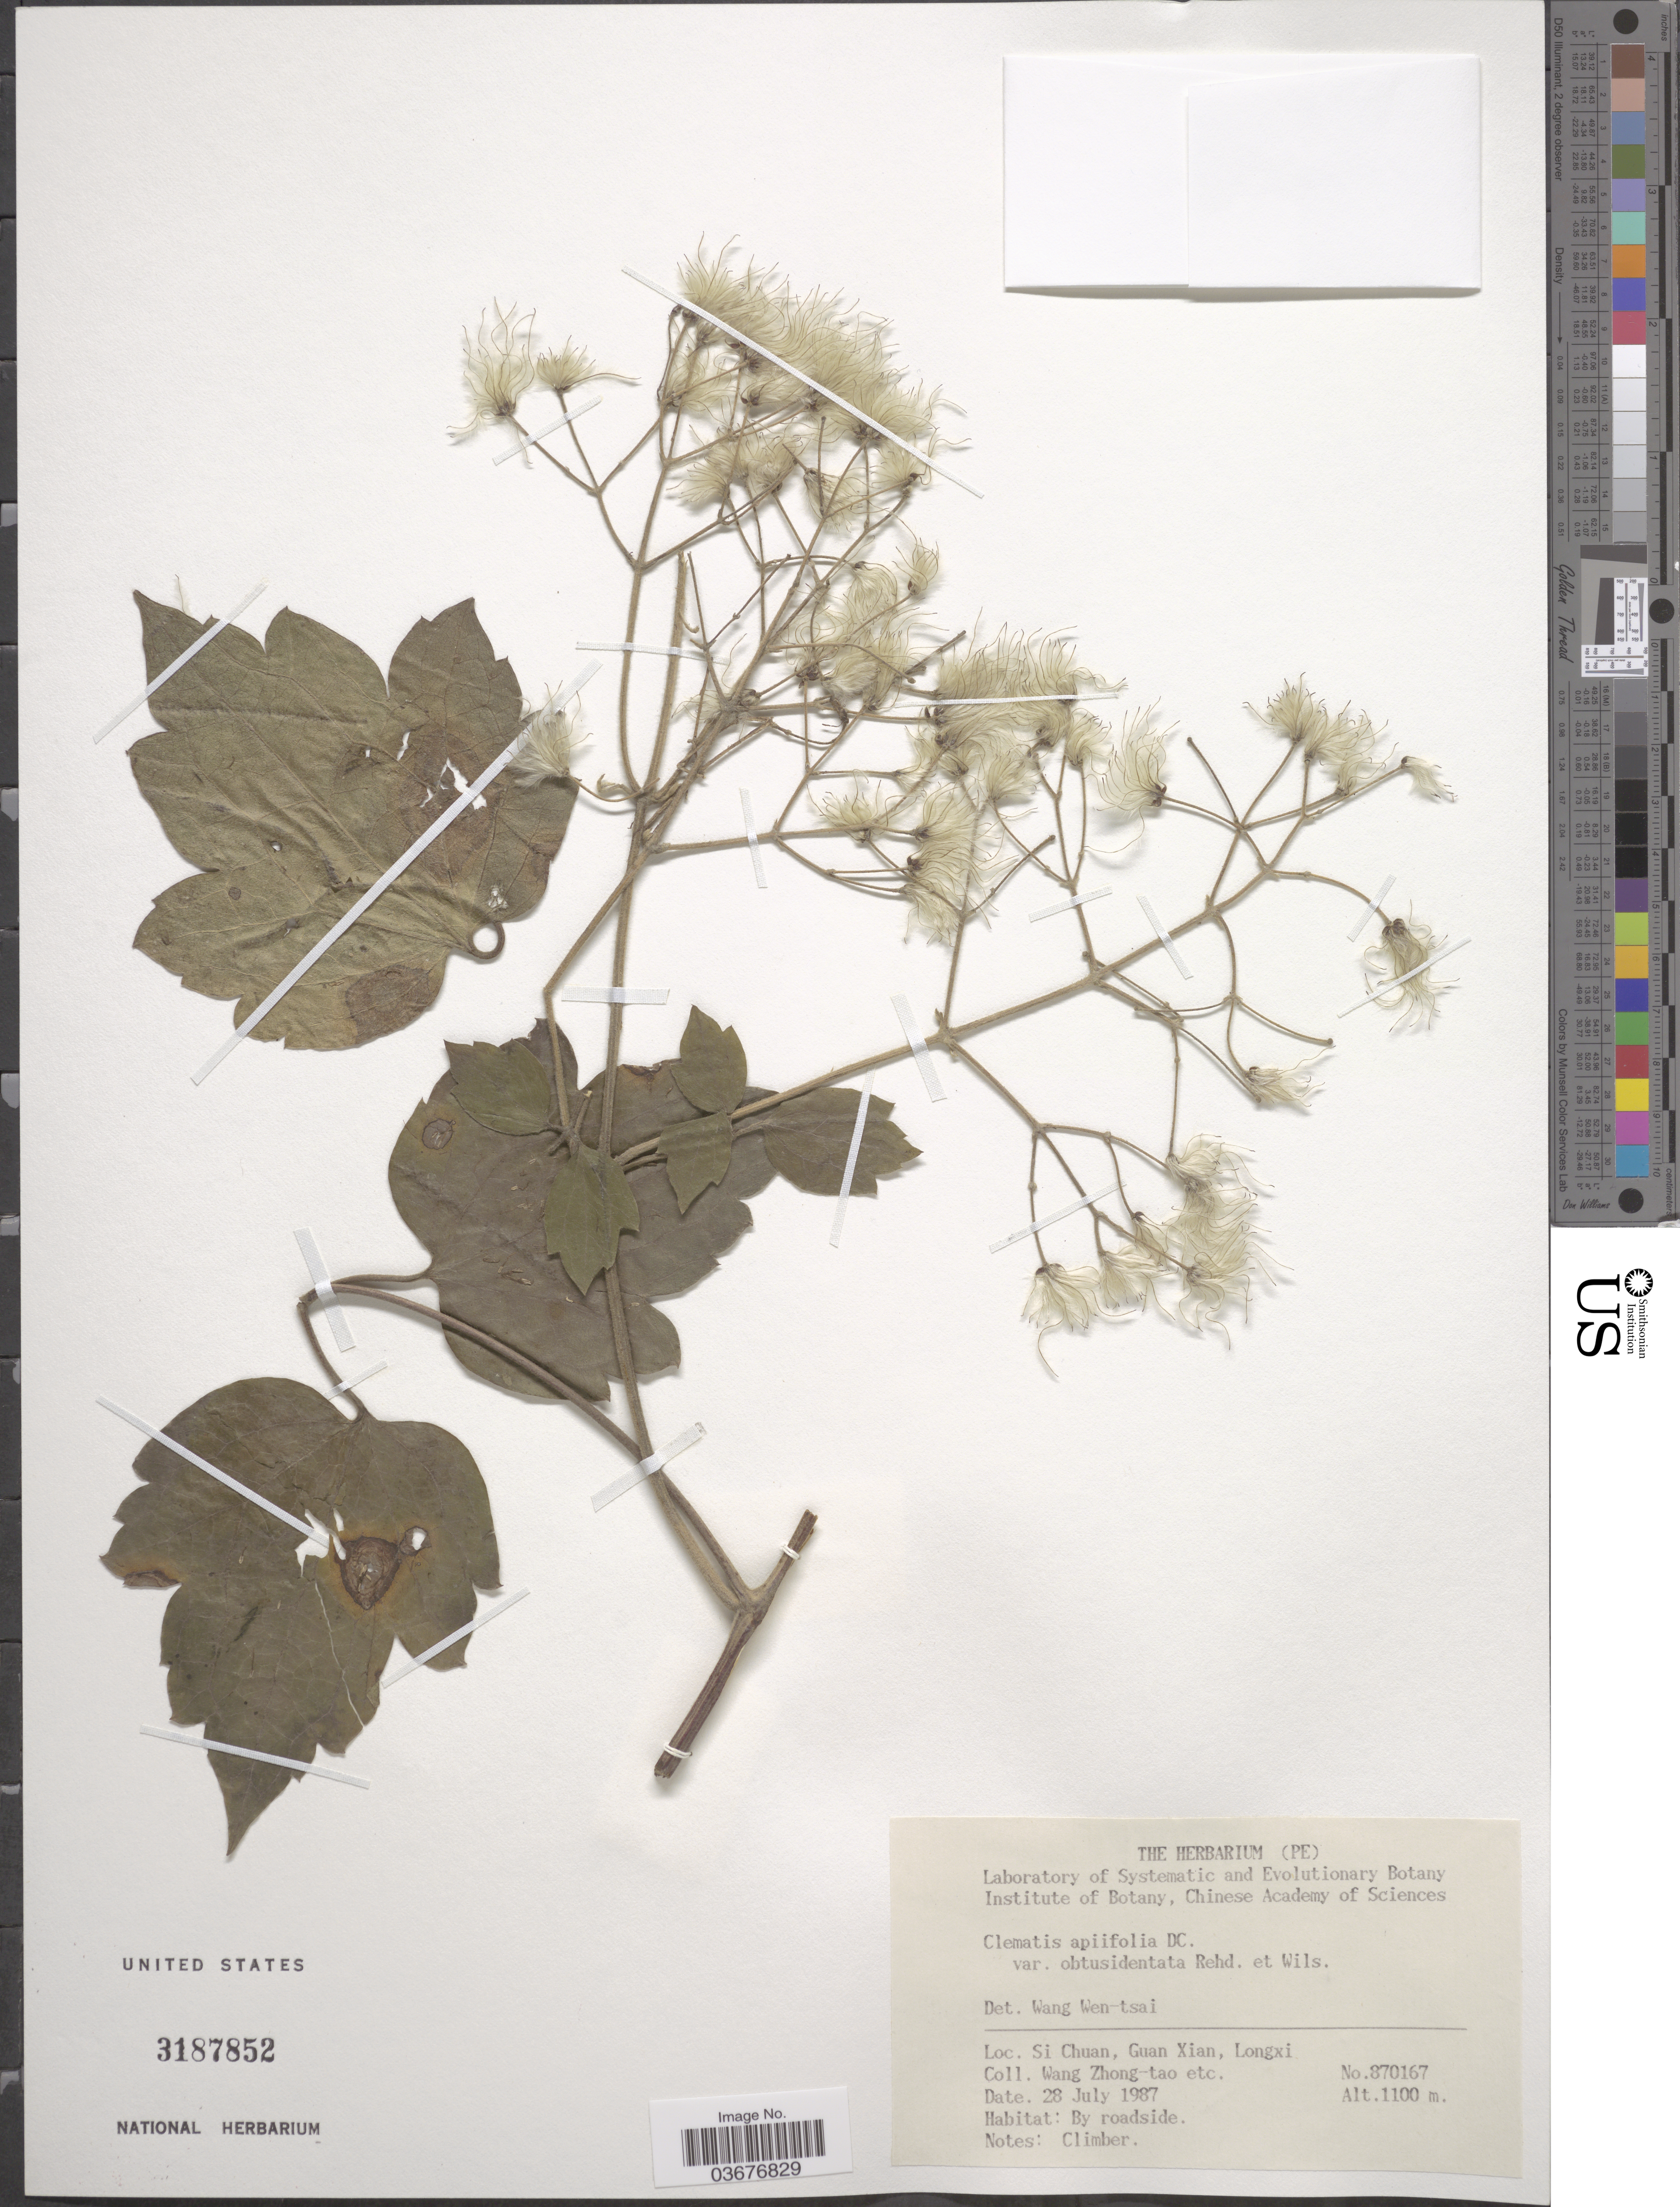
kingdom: Plantae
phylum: Tracheophyta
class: Magnoliopsida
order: Ranunculales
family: Ranunculaceae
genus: Clematis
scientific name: Clematis apiifolia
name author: DC.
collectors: W. Zhong-Tao & et al.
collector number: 870167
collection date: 1987-07-28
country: China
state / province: Sichuan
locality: Si Chuan, Guan Xian, Longxi.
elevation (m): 1100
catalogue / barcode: US 3187852